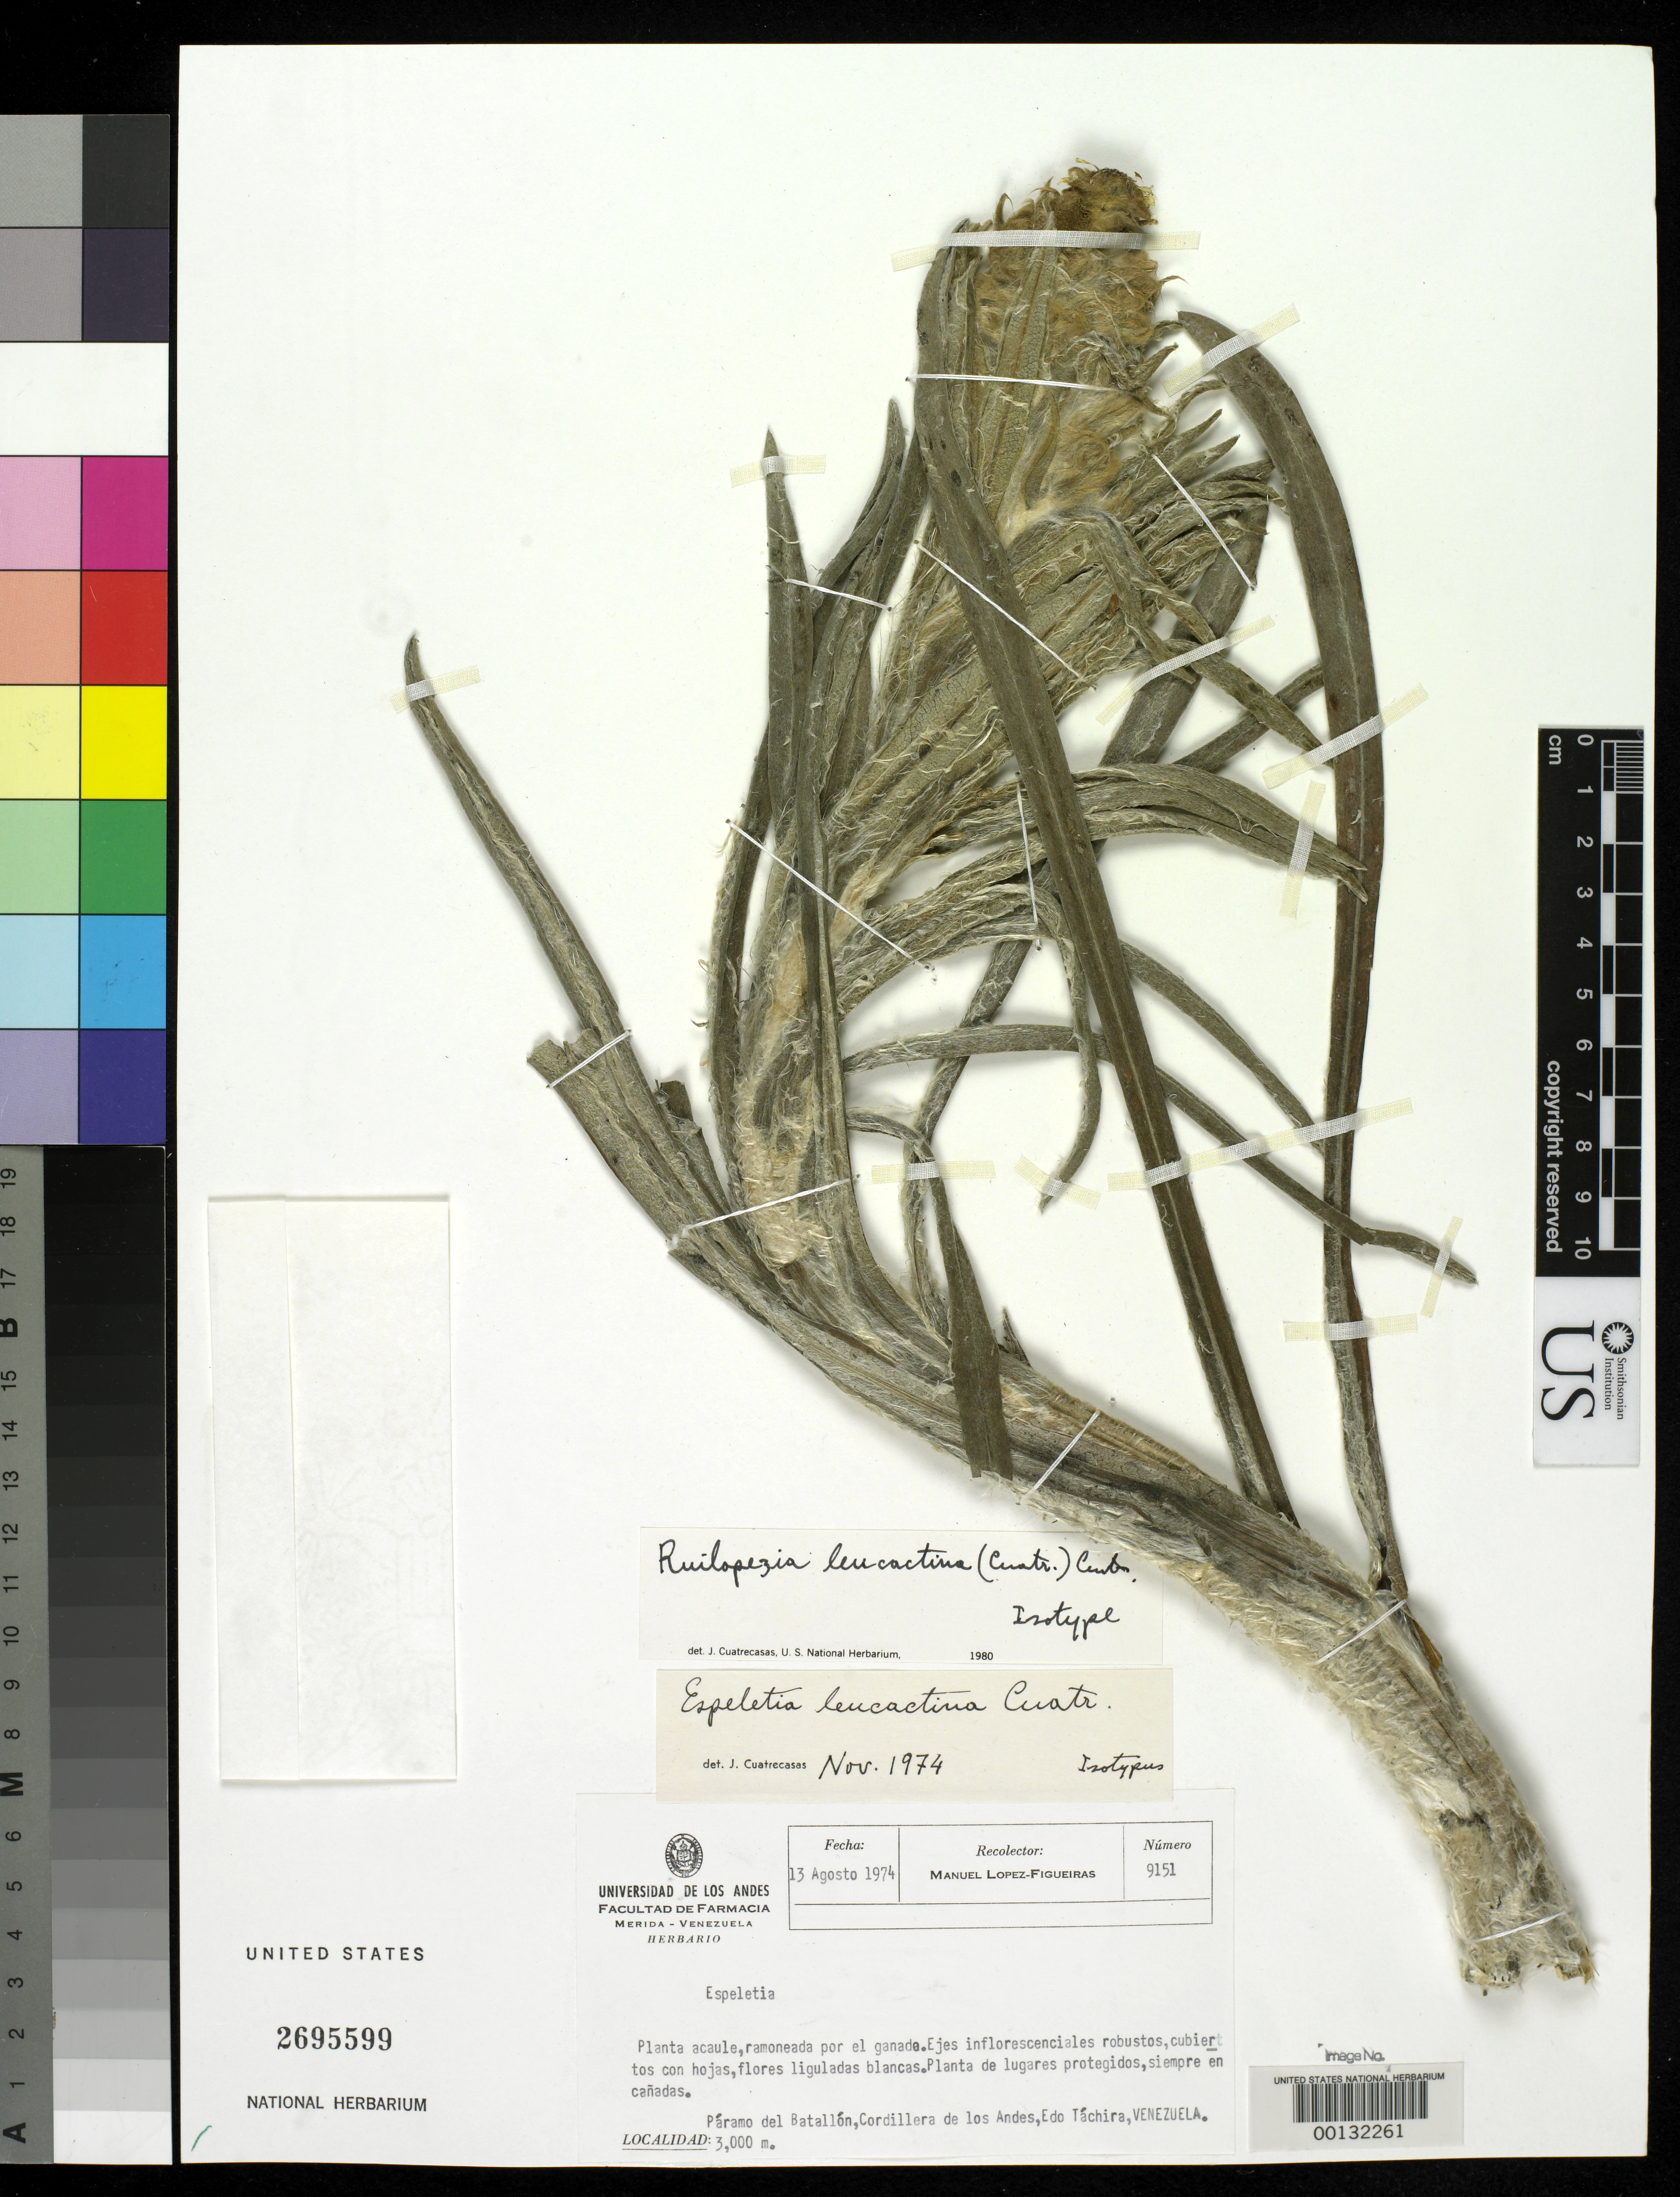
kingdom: Plantae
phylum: Tracheophyta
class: Magnoliopsida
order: Asterales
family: Asteraceae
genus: Espeletia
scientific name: Espeletia leucactina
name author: Cuatrec.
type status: Isotype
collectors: M. López Figueiras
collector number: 9151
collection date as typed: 13 Aug 1974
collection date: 1974-08-13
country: Venezuela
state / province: Tachira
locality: Páramo del Batallon, Cordillera de Los Andes.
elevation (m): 3000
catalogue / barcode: US 2695599